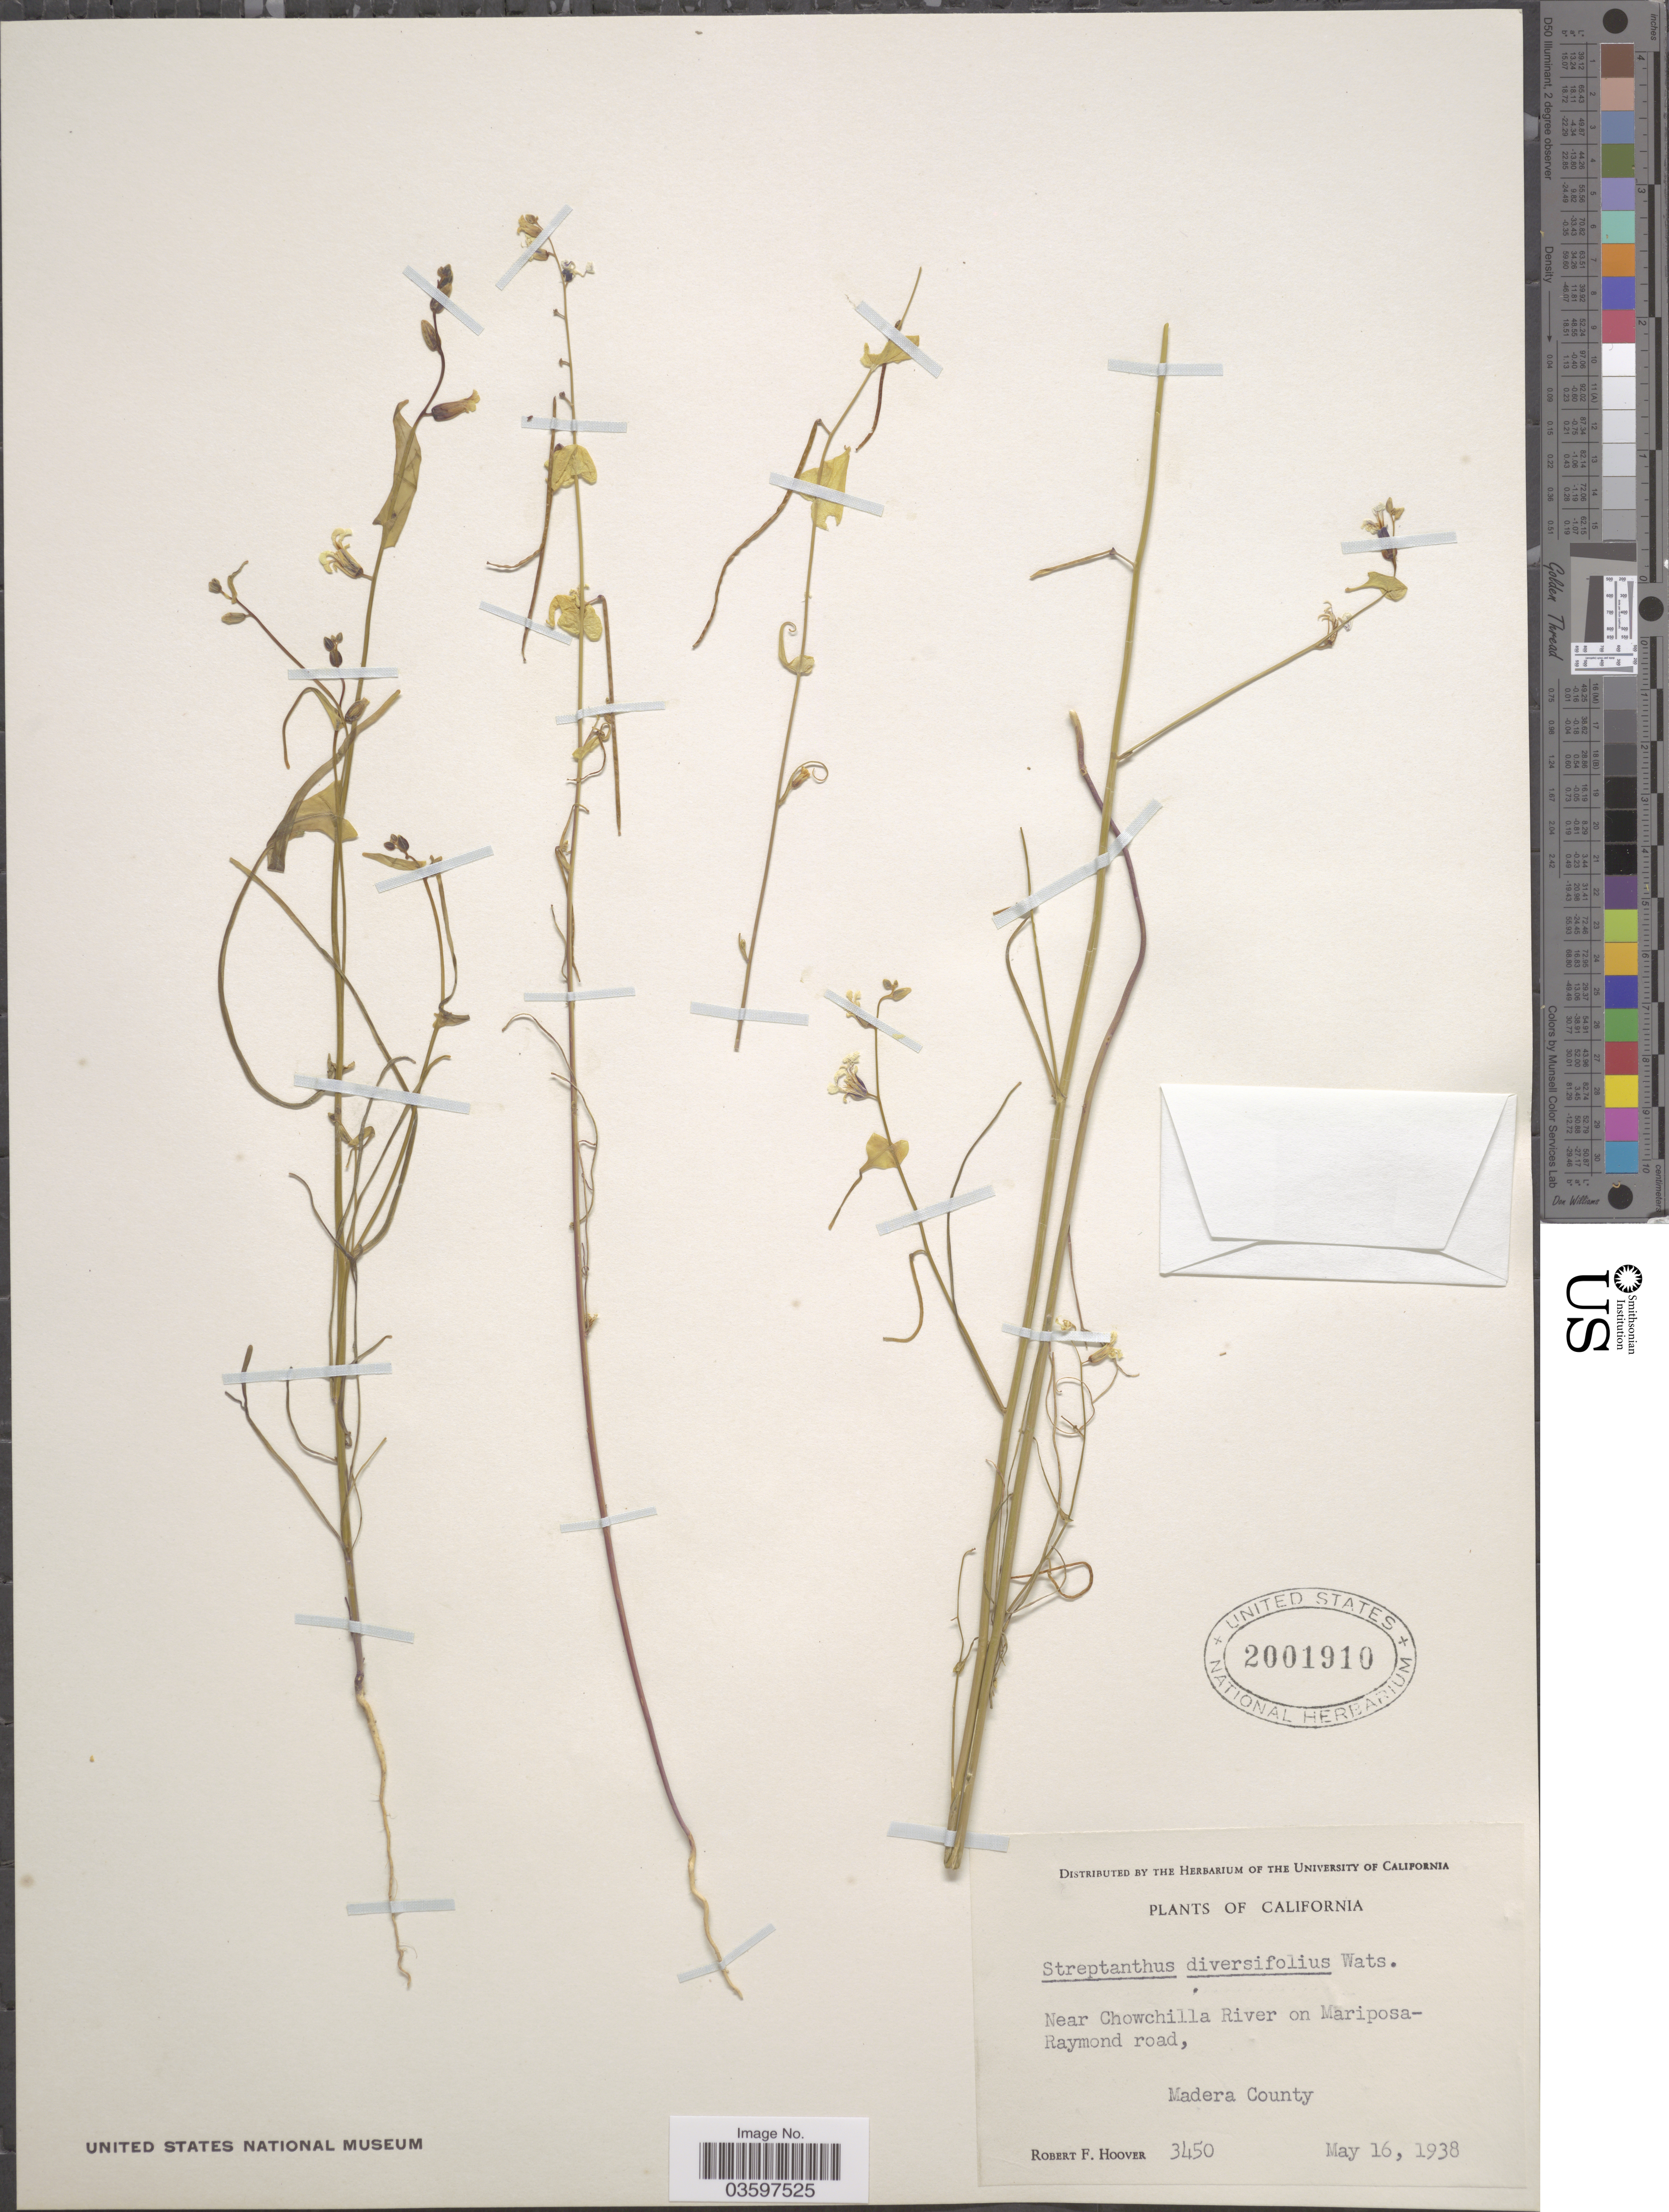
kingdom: Plantae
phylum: Tracheophyta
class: Magnoliopsida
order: Brassicales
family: Brassicaceae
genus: Streptanthus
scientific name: Streptanthus diversifolius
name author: S. Watson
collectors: R. F. Hoover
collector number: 3450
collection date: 1938-05-16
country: United States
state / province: California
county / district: Madera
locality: Near Chowchilla River on Mariposa-Raymond road, Madera County.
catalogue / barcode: US 2001910